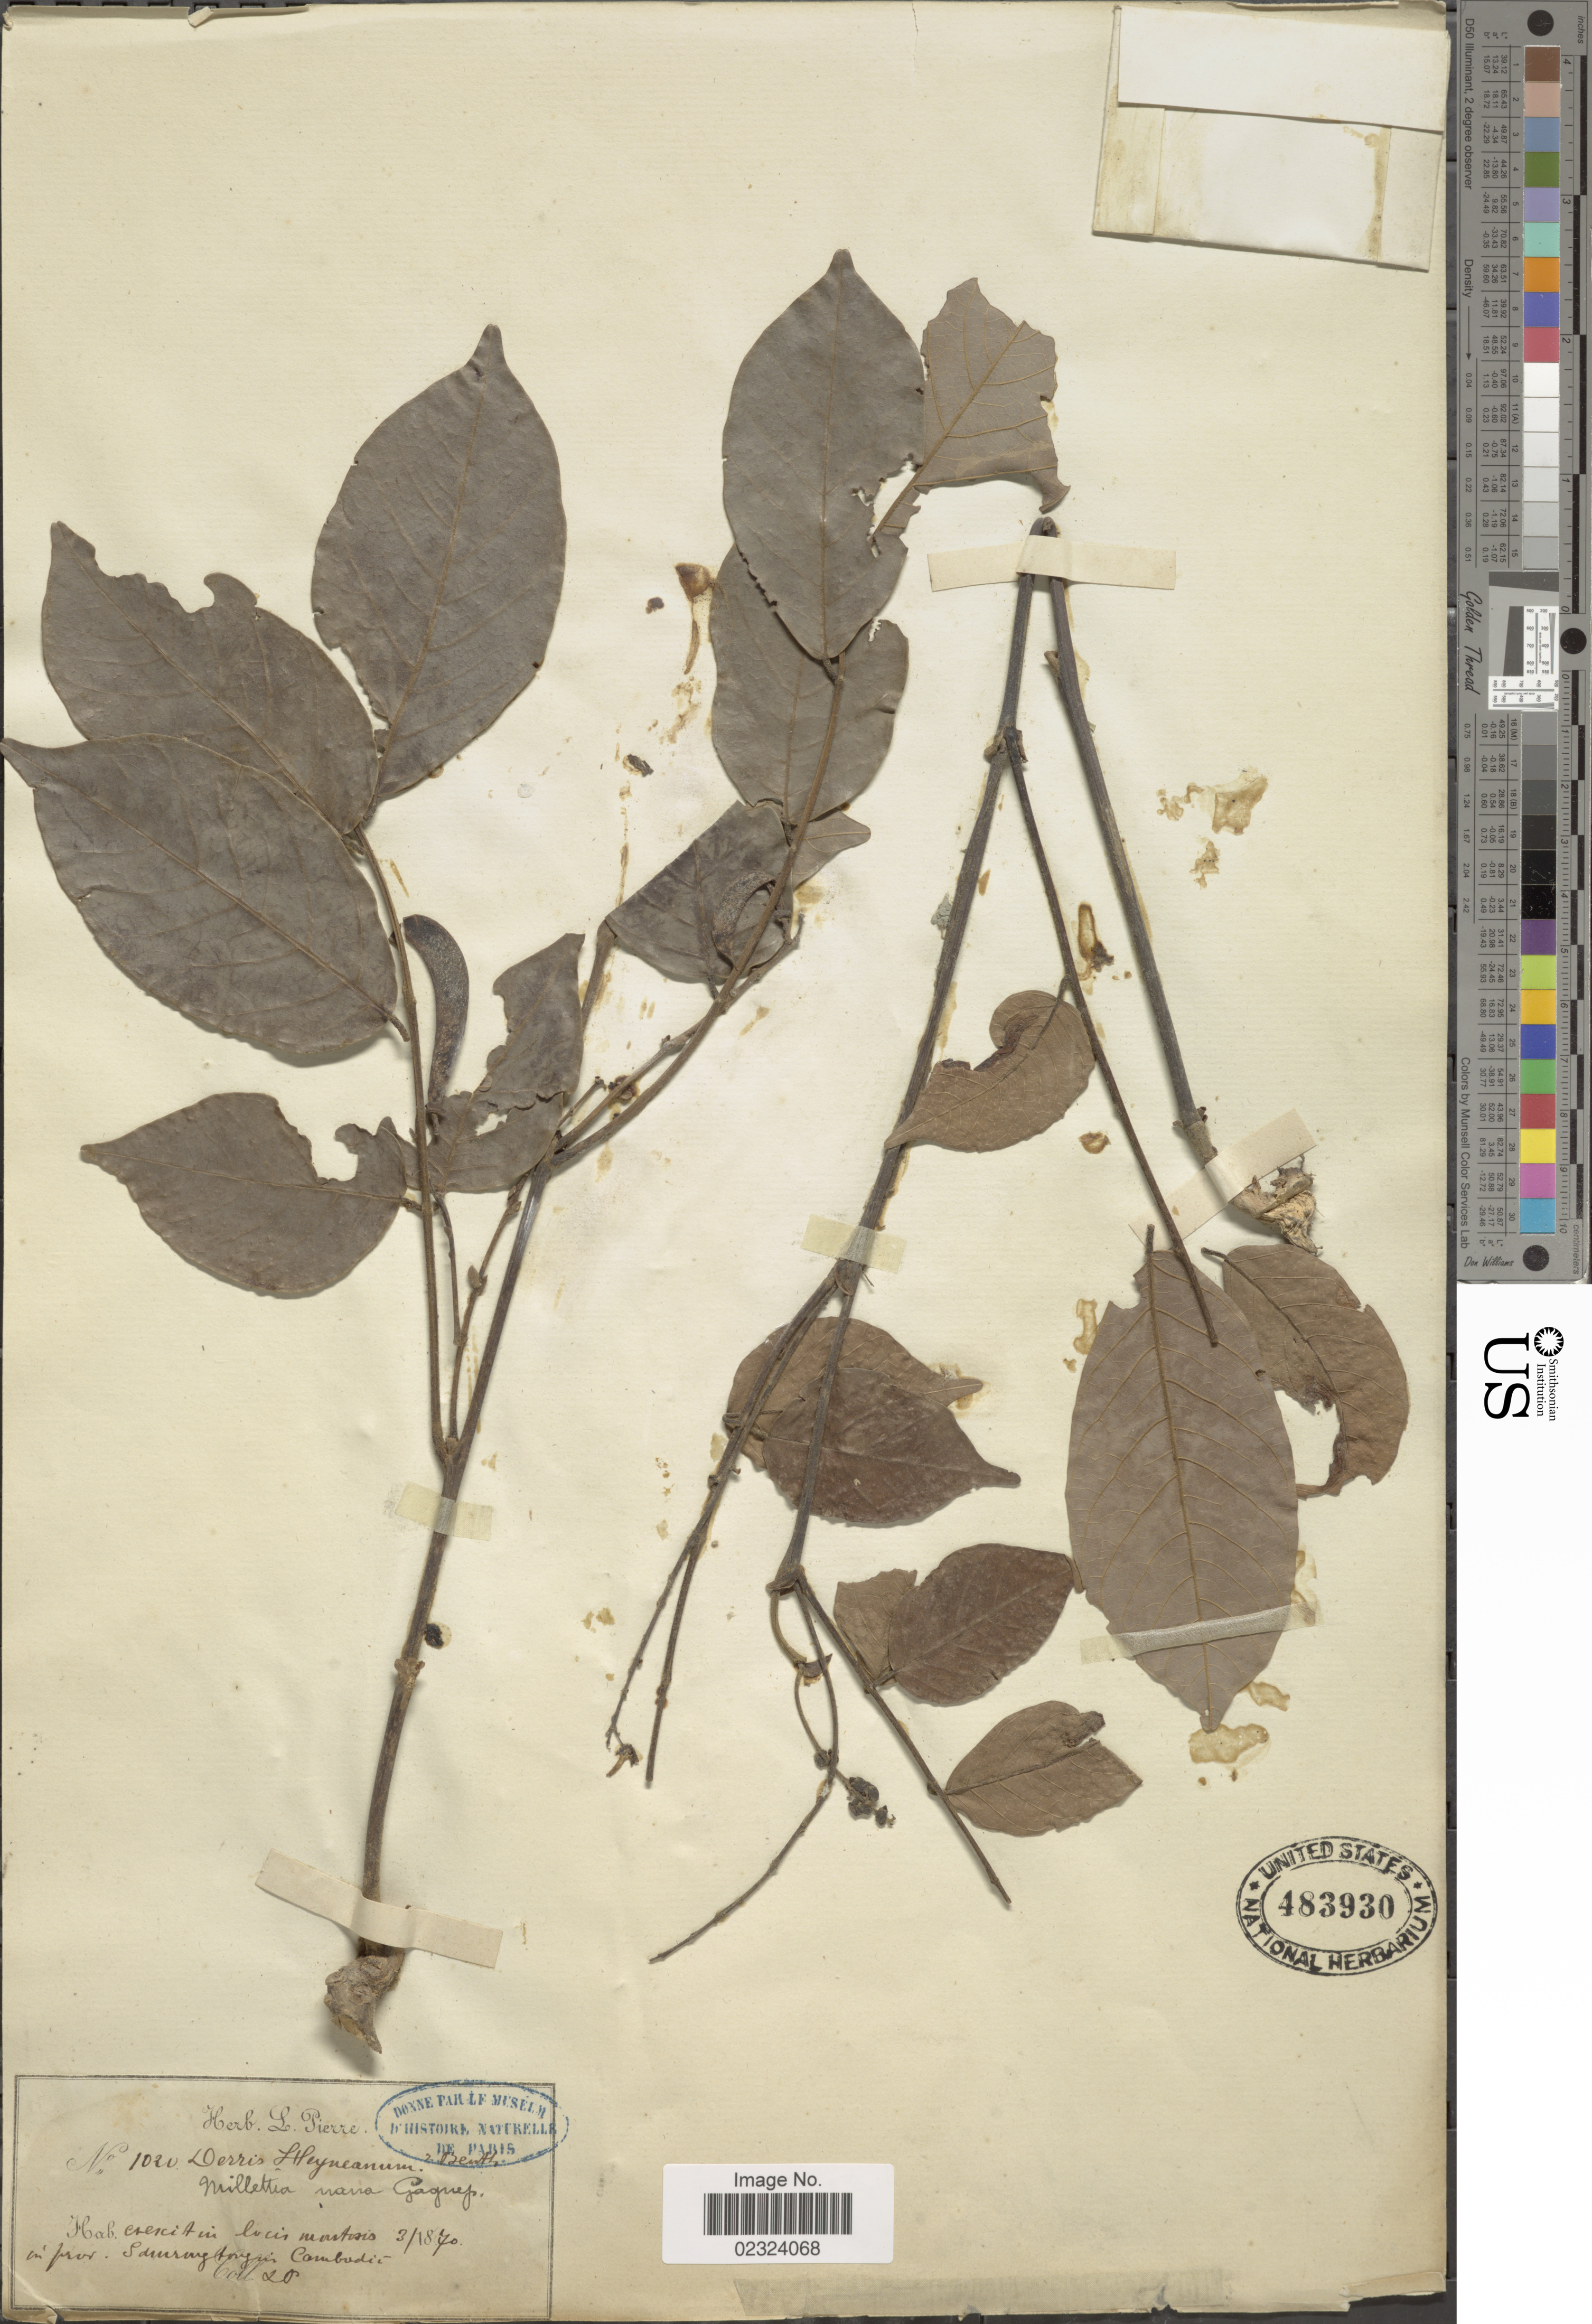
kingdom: Plantae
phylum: Tracheophyta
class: Magnoliopsida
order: Fabales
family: Fabaceae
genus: Millettia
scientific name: Millettia nana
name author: Gagnep.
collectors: L. Pierre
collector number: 1020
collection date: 1870-03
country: Cambodia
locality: Crescit in locis montosis in prov. Samrong Tong in Cambodie [grows in mountainous places in Samraong Tong province in Cambodia]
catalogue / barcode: US 483930